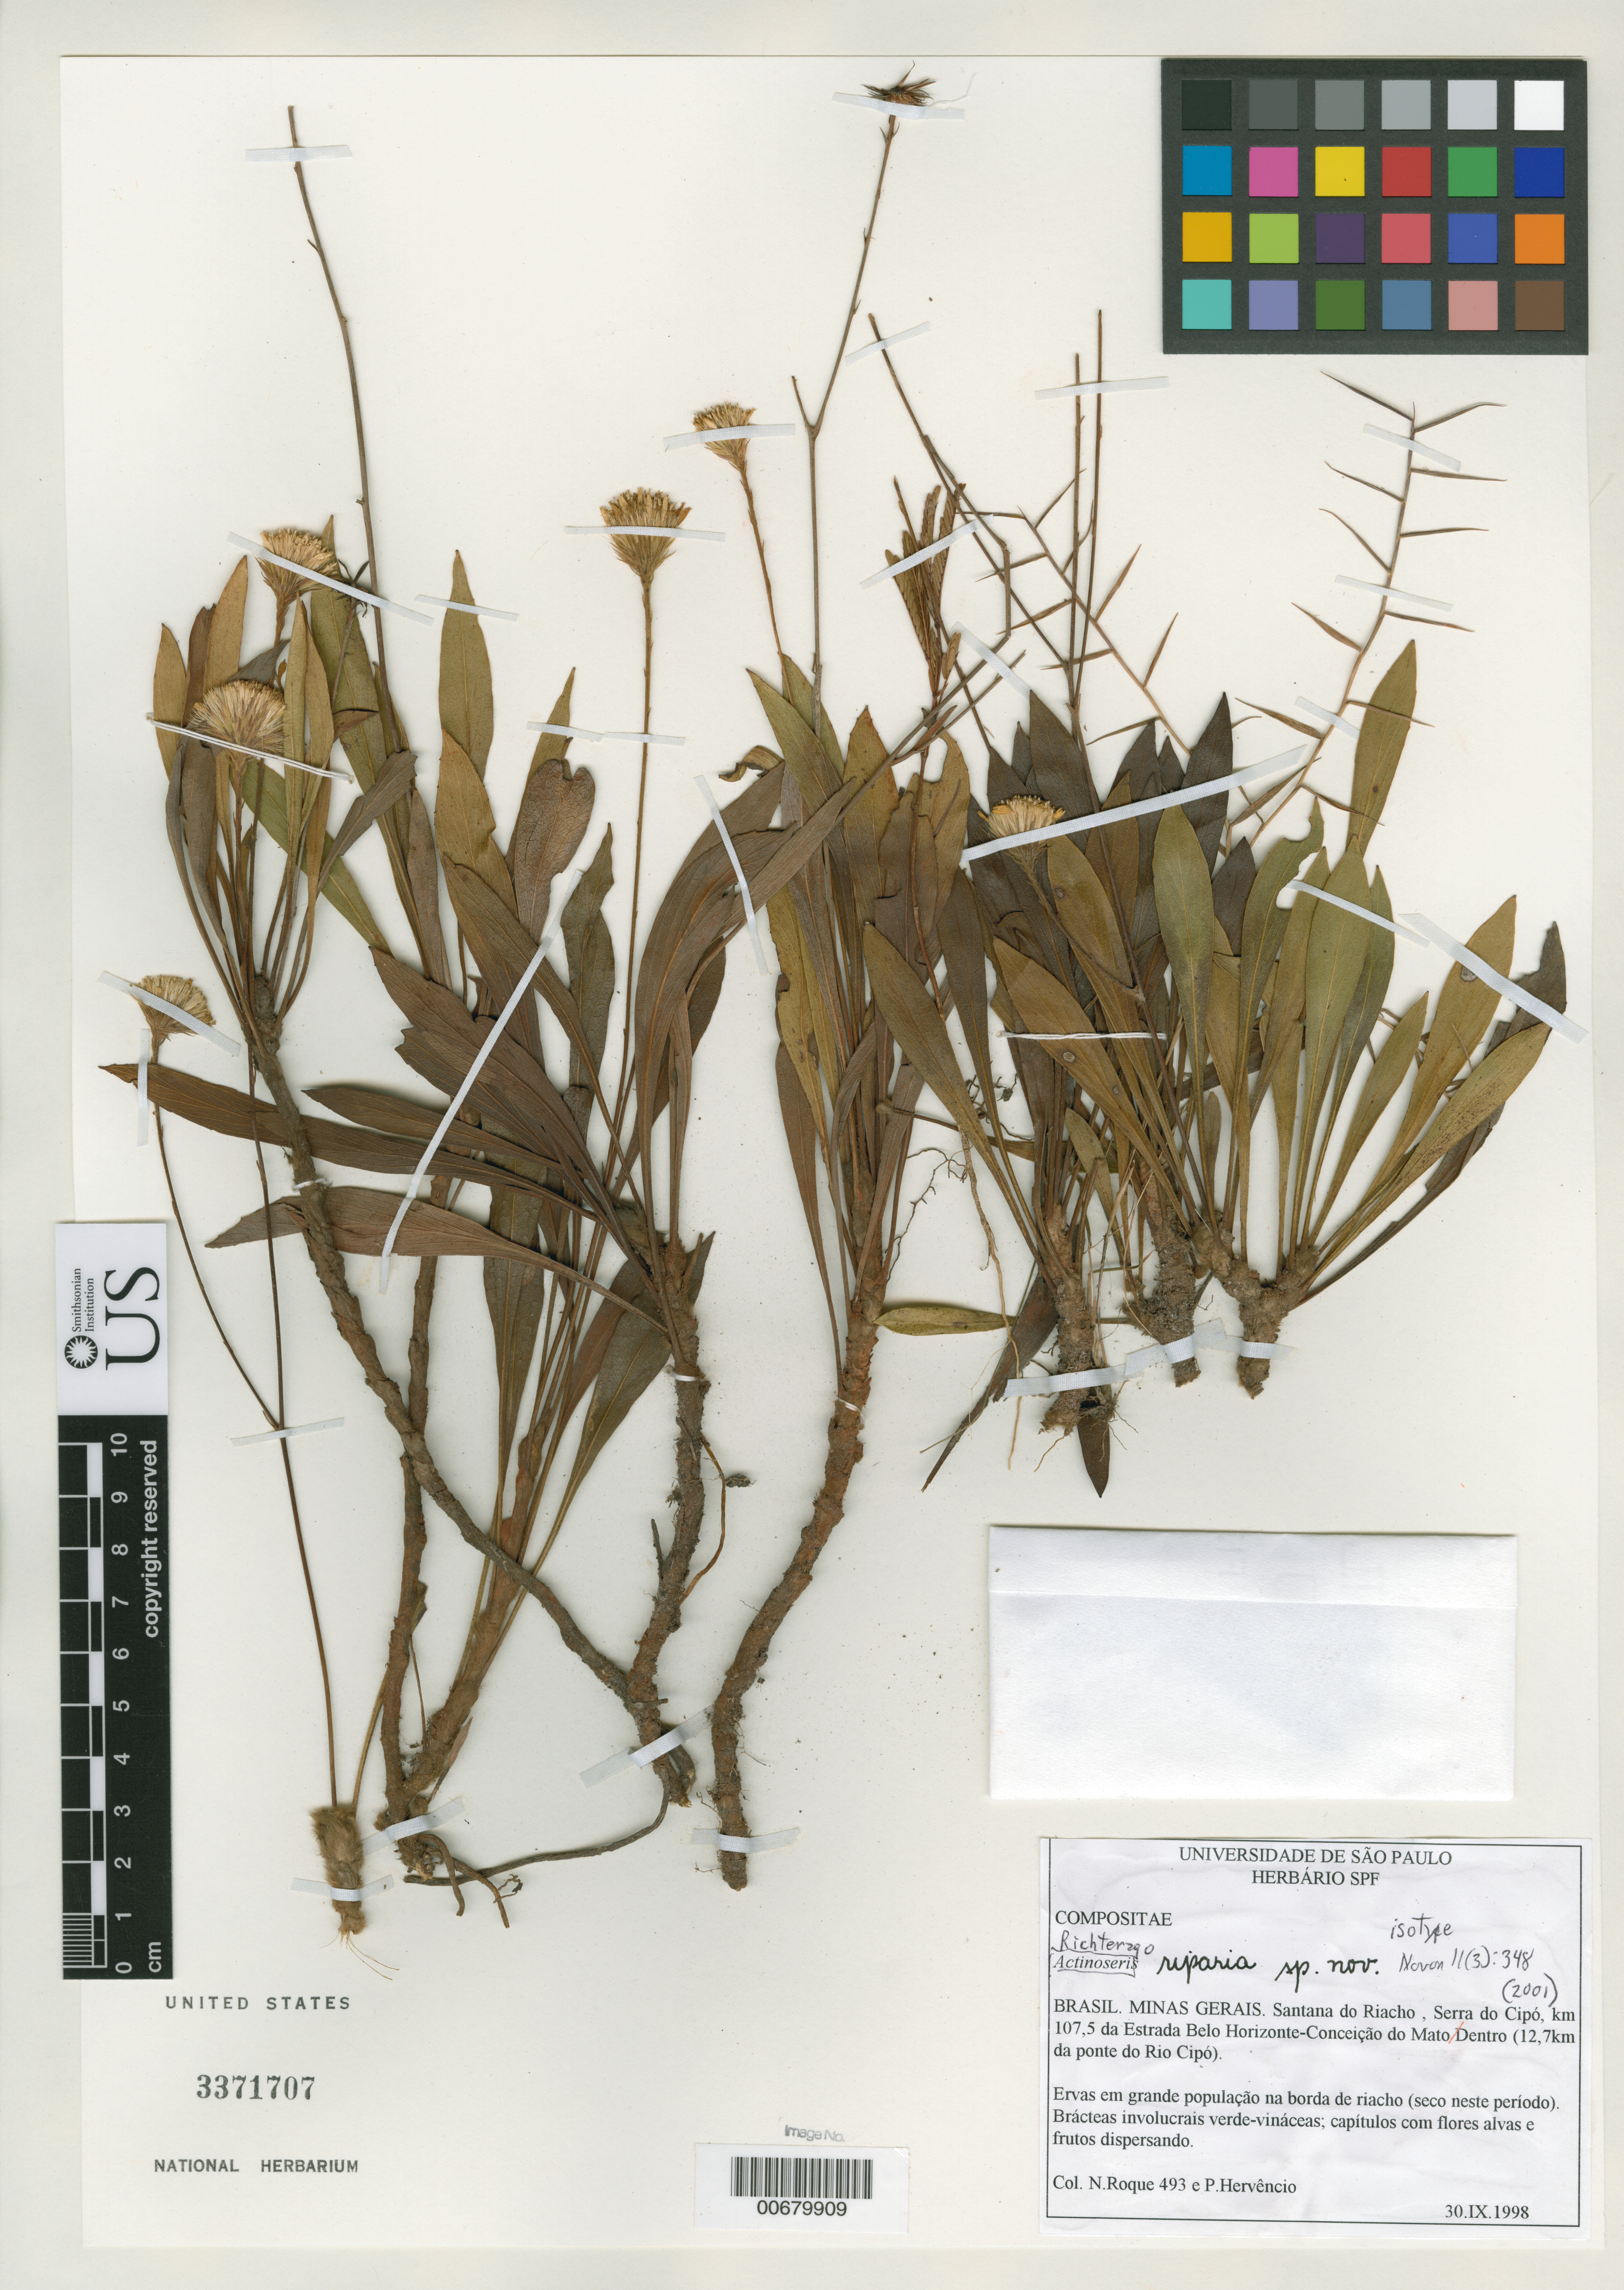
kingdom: Plantae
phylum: Tracheophyta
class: Magnoliopsida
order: Asterales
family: Asteraceae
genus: Richterago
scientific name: Richterago riparia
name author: Roque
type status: Isotype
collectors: N. Roque & P. Hervencio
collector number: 493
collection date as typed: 30 Sep 1998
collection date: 1998-09-30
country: Brazil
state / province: Minas Gerais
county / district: Santana do Riacho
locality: Serro do Cipo, km 107.5 da Estrada Belo Horizonte-Conceicao do Mato Dentro (12.7 km da ponte do Rio Cipo).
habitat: Ervas em grande populacao na borda de riacho (seco neste periodo)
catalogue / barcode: US 3371707